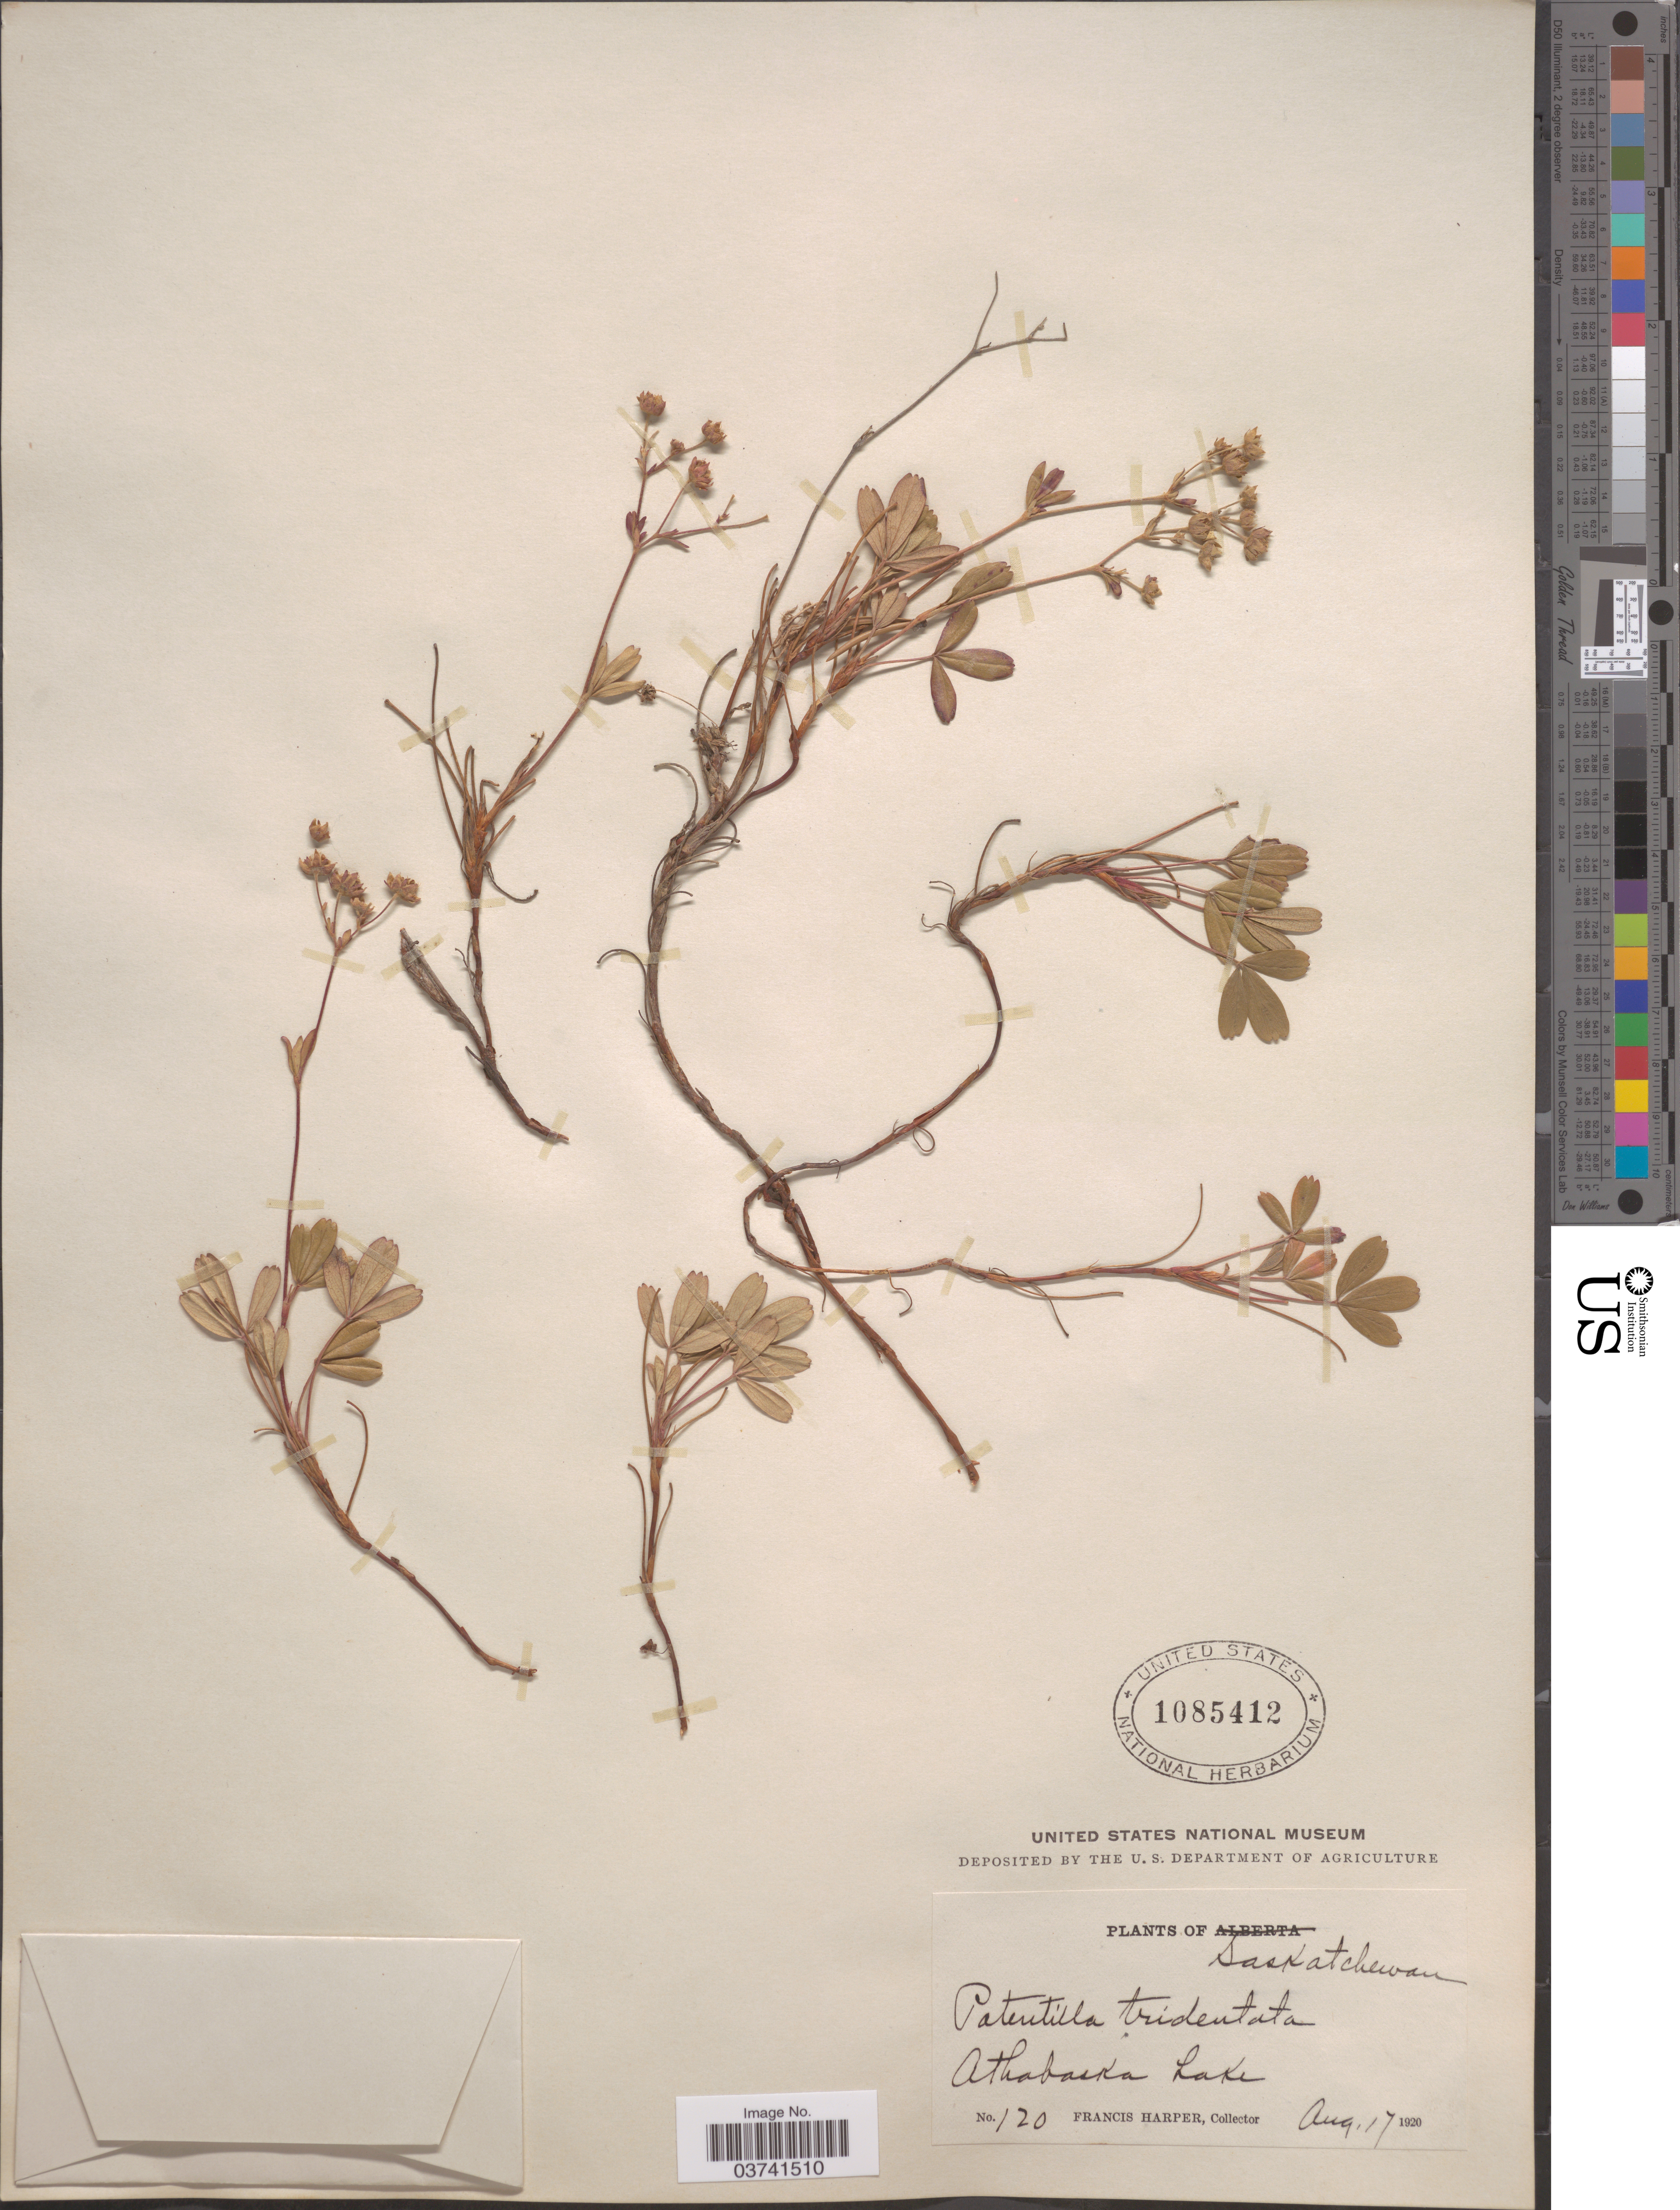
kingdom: Plantae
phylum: Tracheophyta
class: Magnoliopsida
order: Rosales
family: Rosaceae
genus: Potentilla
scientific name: Potentilla tridentata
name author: Aiton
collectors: F. Harper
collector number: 120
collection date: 1920-08-17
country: Canada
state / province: Saskatchewan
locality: Athabaska Lake.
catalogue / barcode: US 1085412